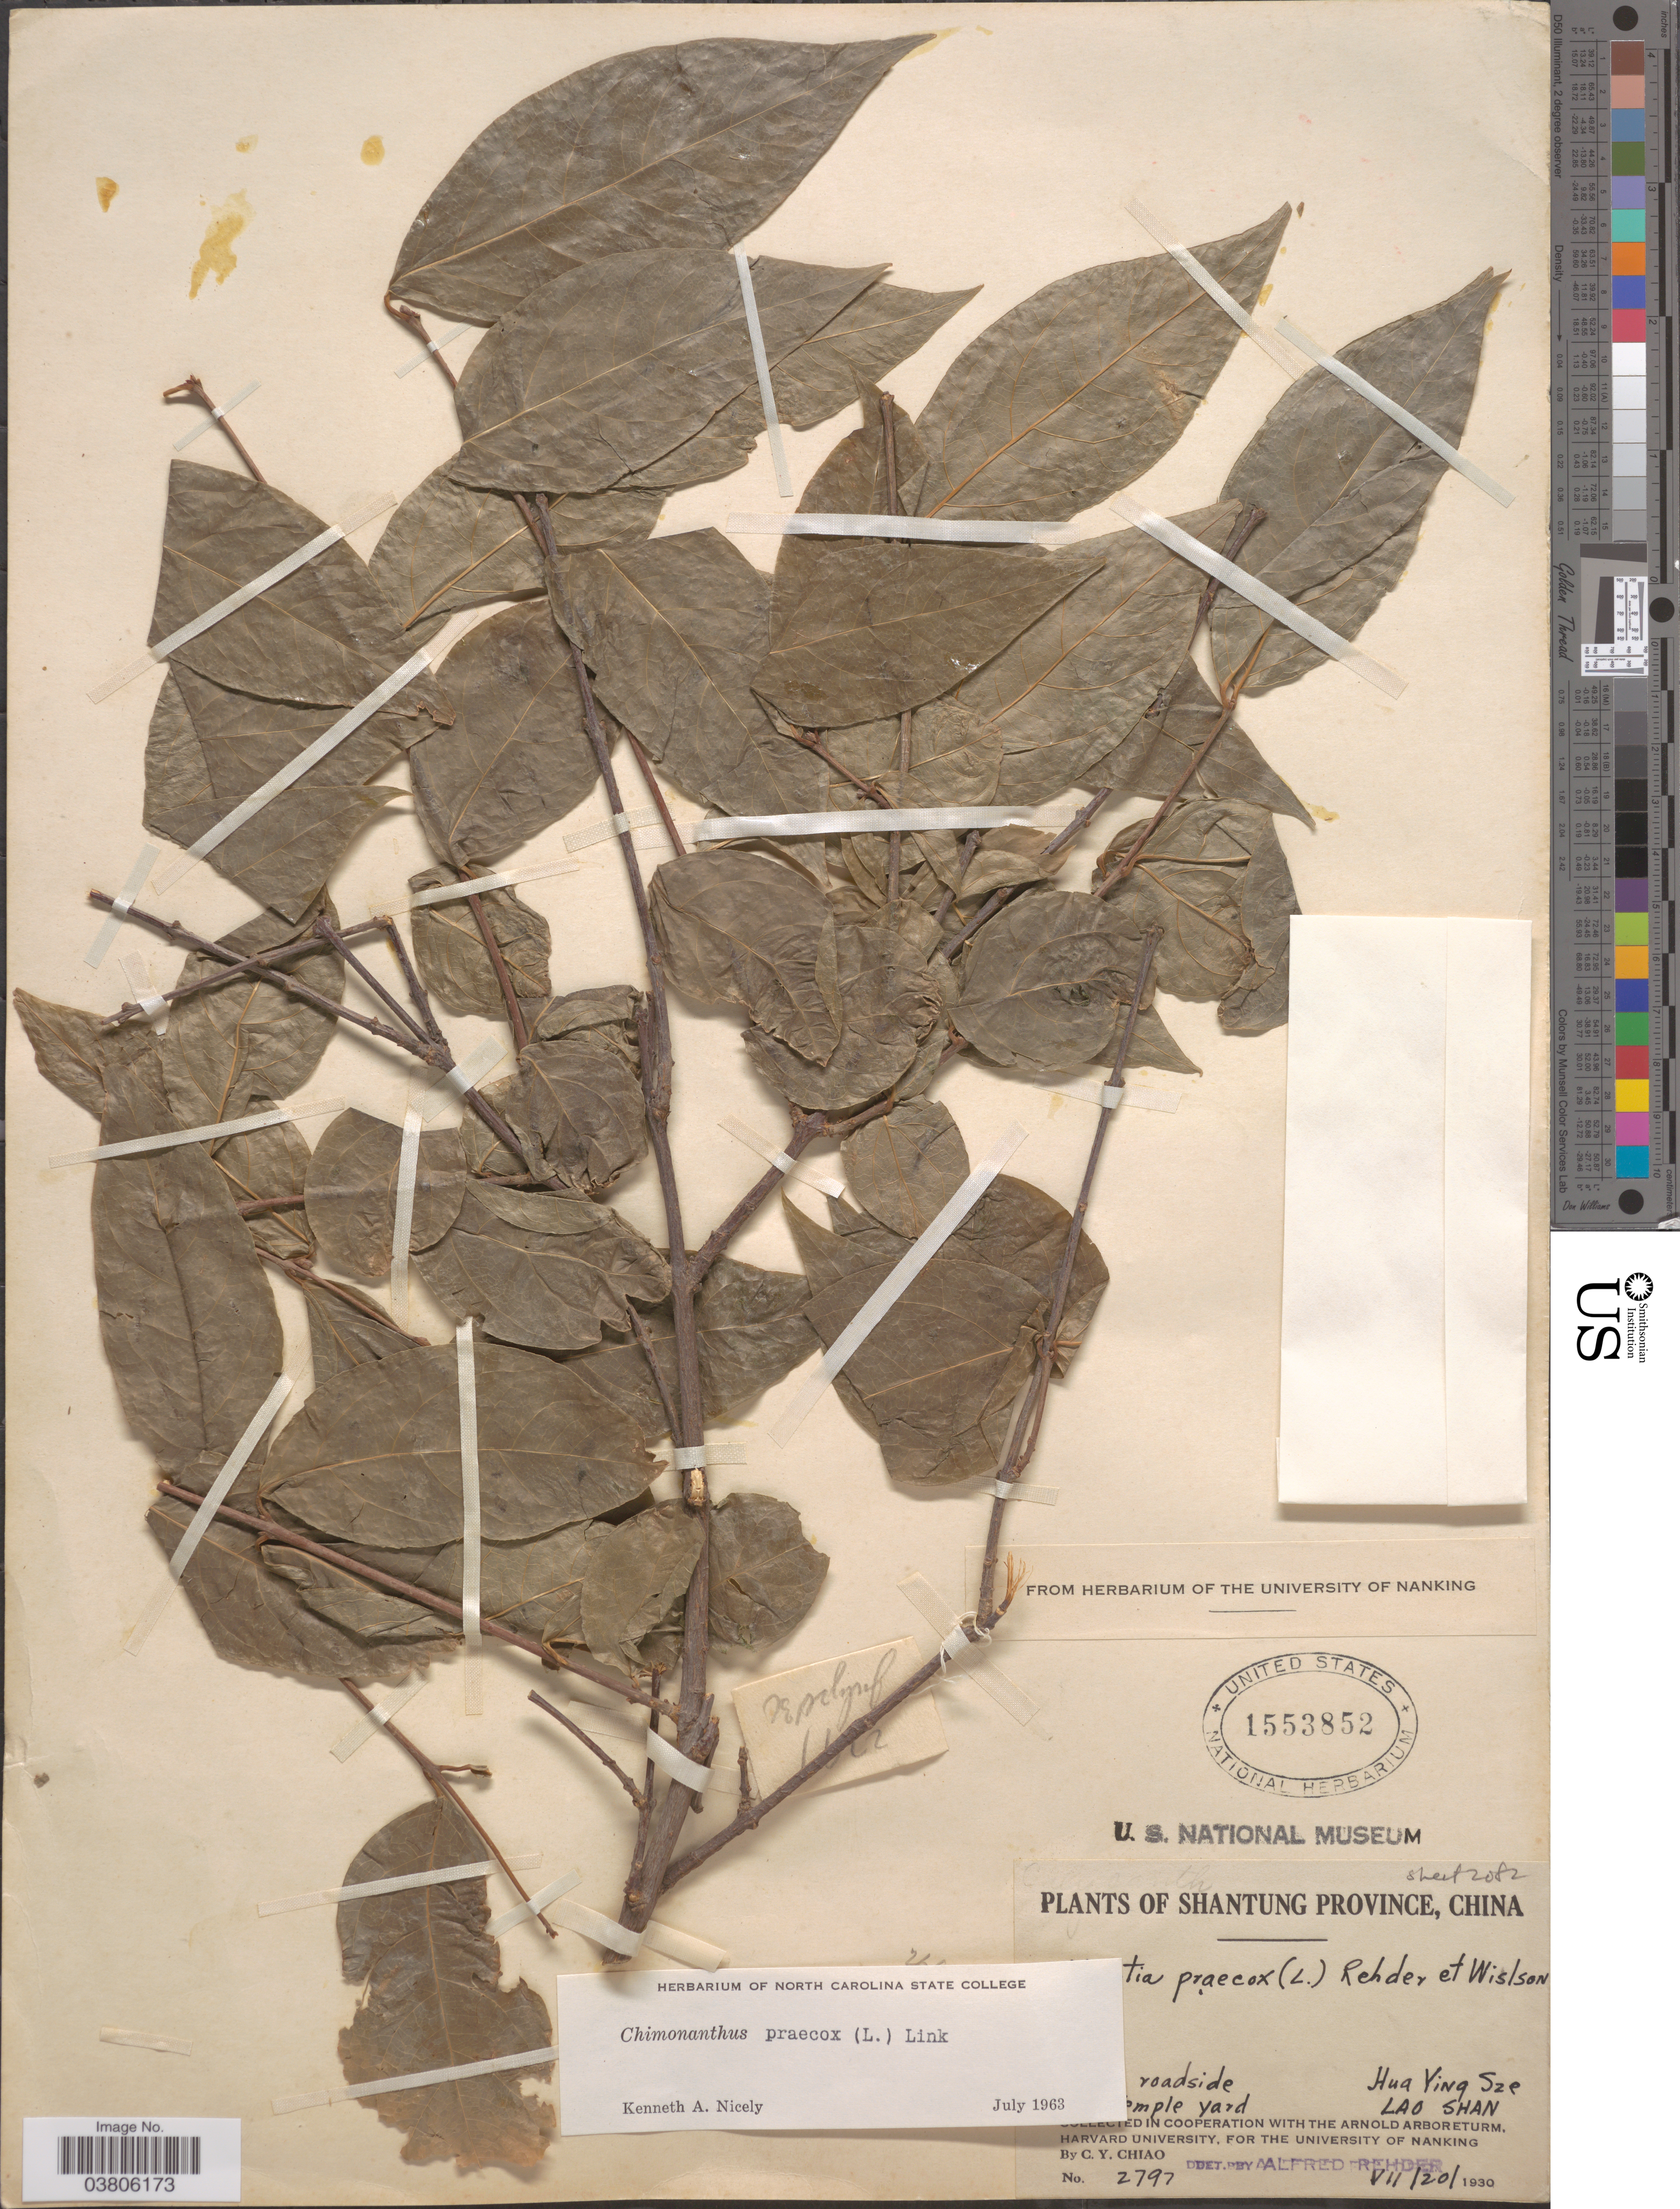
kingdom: Plantae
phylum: Tracheophyta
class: Magnoliopsida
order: Laurales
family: Calycanthaceae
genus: Chimonanthus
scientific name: Chimonanthus praecox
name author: (L.) Link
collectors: C. Y. Chiao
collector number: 2797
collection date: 1930-07-20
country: China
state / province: Shandong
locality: Shantung Province. Hua Ying Sze. Lao Shan.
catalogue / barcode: US 1553852